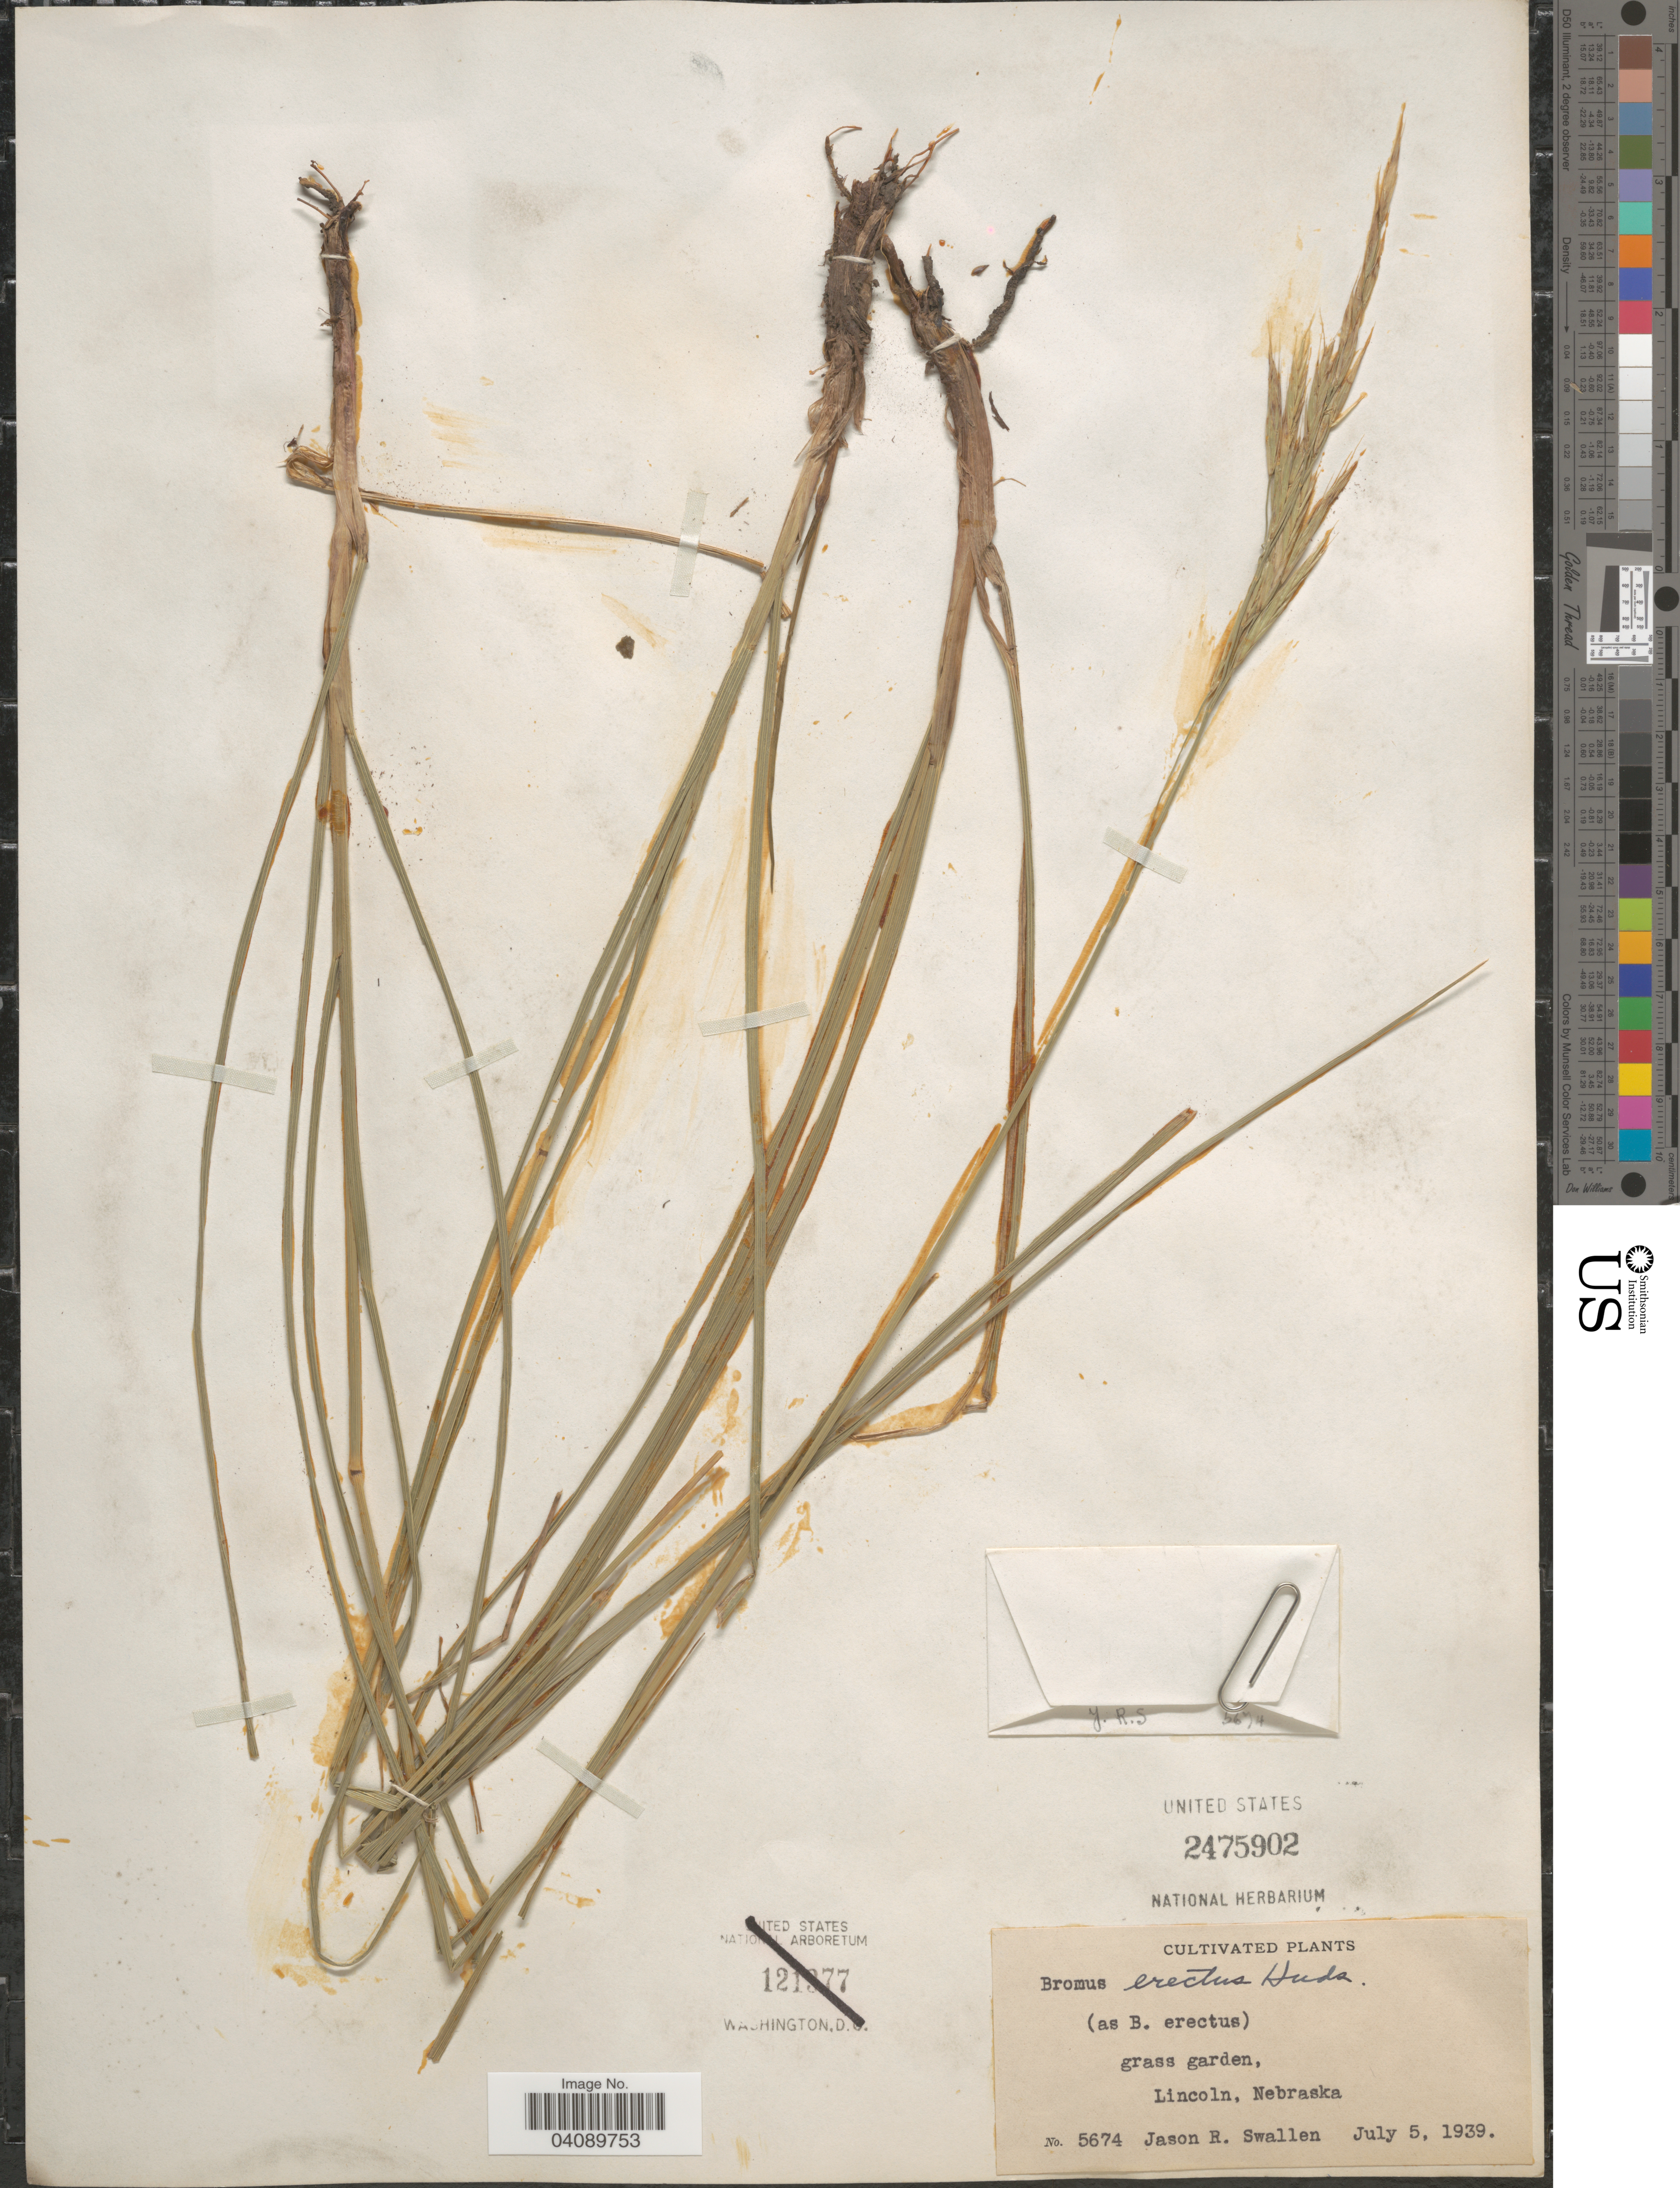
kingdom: Plantae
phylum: Tracheophyta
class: Liliopsida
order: Poales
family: Poaceae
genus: Bromus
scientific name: Bromus erectus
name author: Huds.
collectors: J. R. Swallen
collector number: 5674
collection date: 1939-07-05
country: United States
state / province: Nebraska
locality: Grass garden. Lincoln.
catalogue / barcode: US 2475902